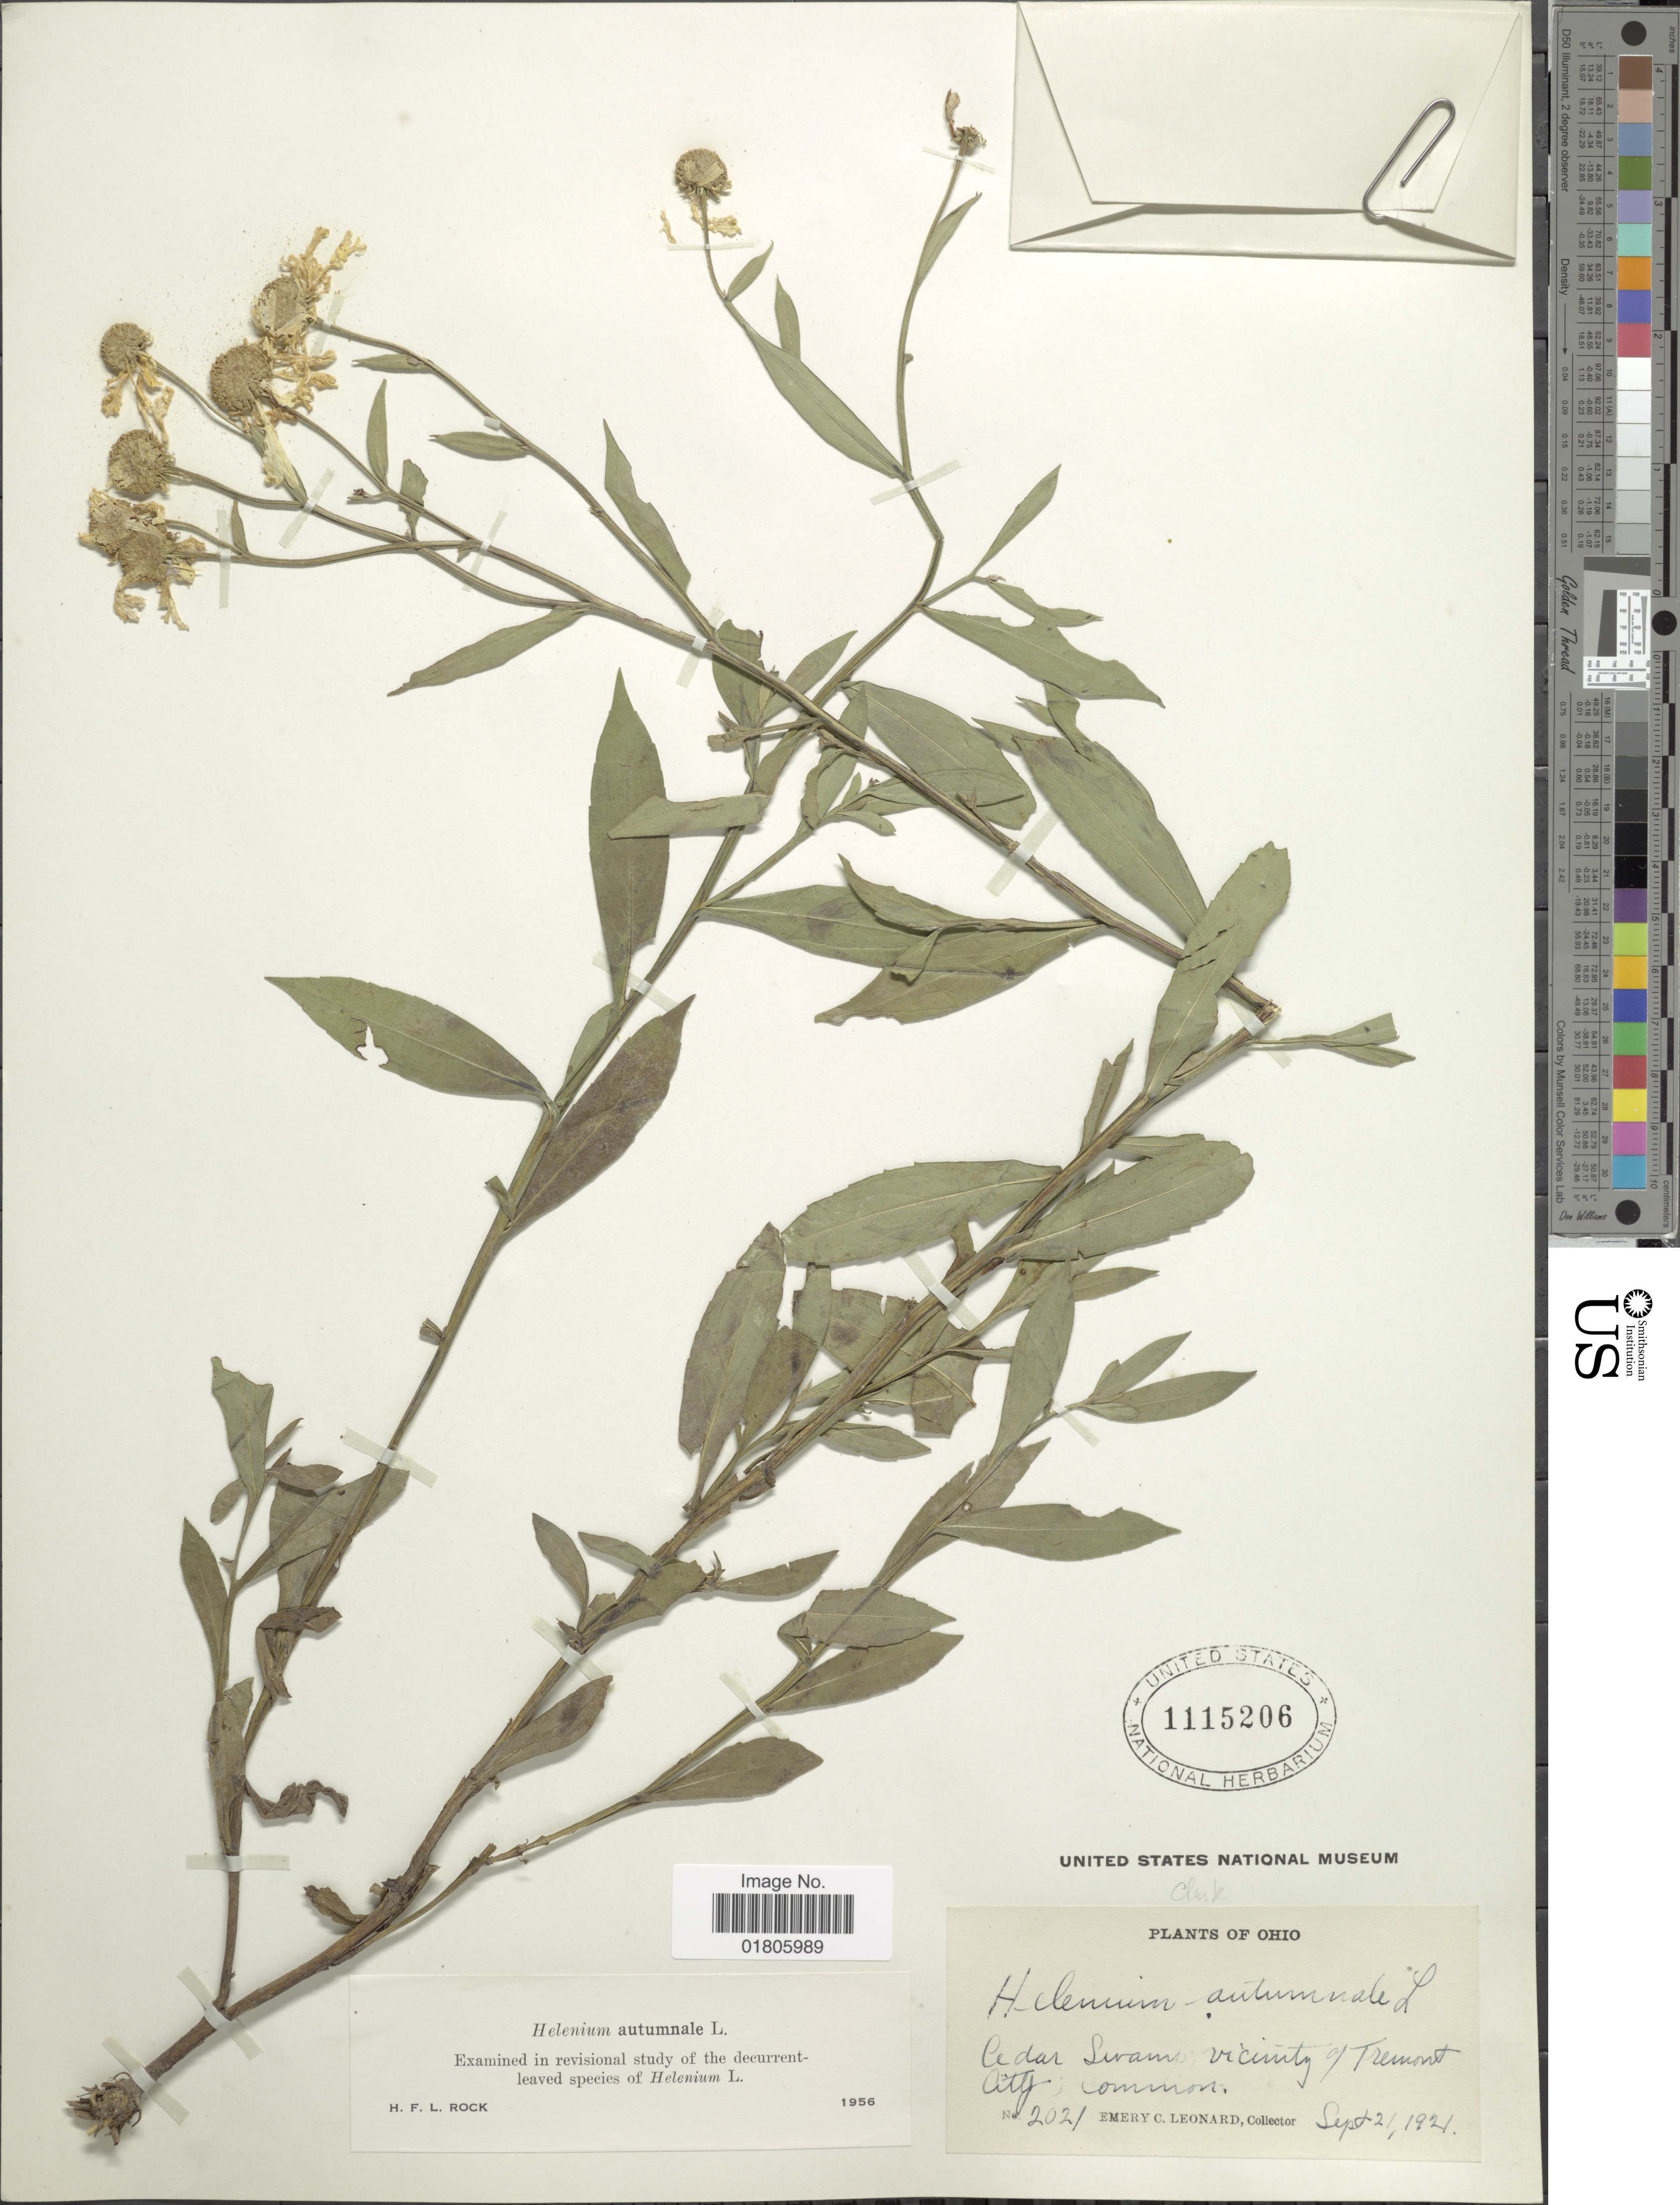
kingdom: Plantae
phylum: Tracheophyta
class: Magnoliopsida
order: Asterales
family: Asteraceae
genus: Helenium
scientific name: Helenium autumnale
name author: L.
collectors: E. C. Leonard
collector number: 2021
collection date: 1921-09-21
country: United States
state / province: Ohio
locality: Cedar swamp vicinity of Tremont City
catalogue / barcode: US 1115206